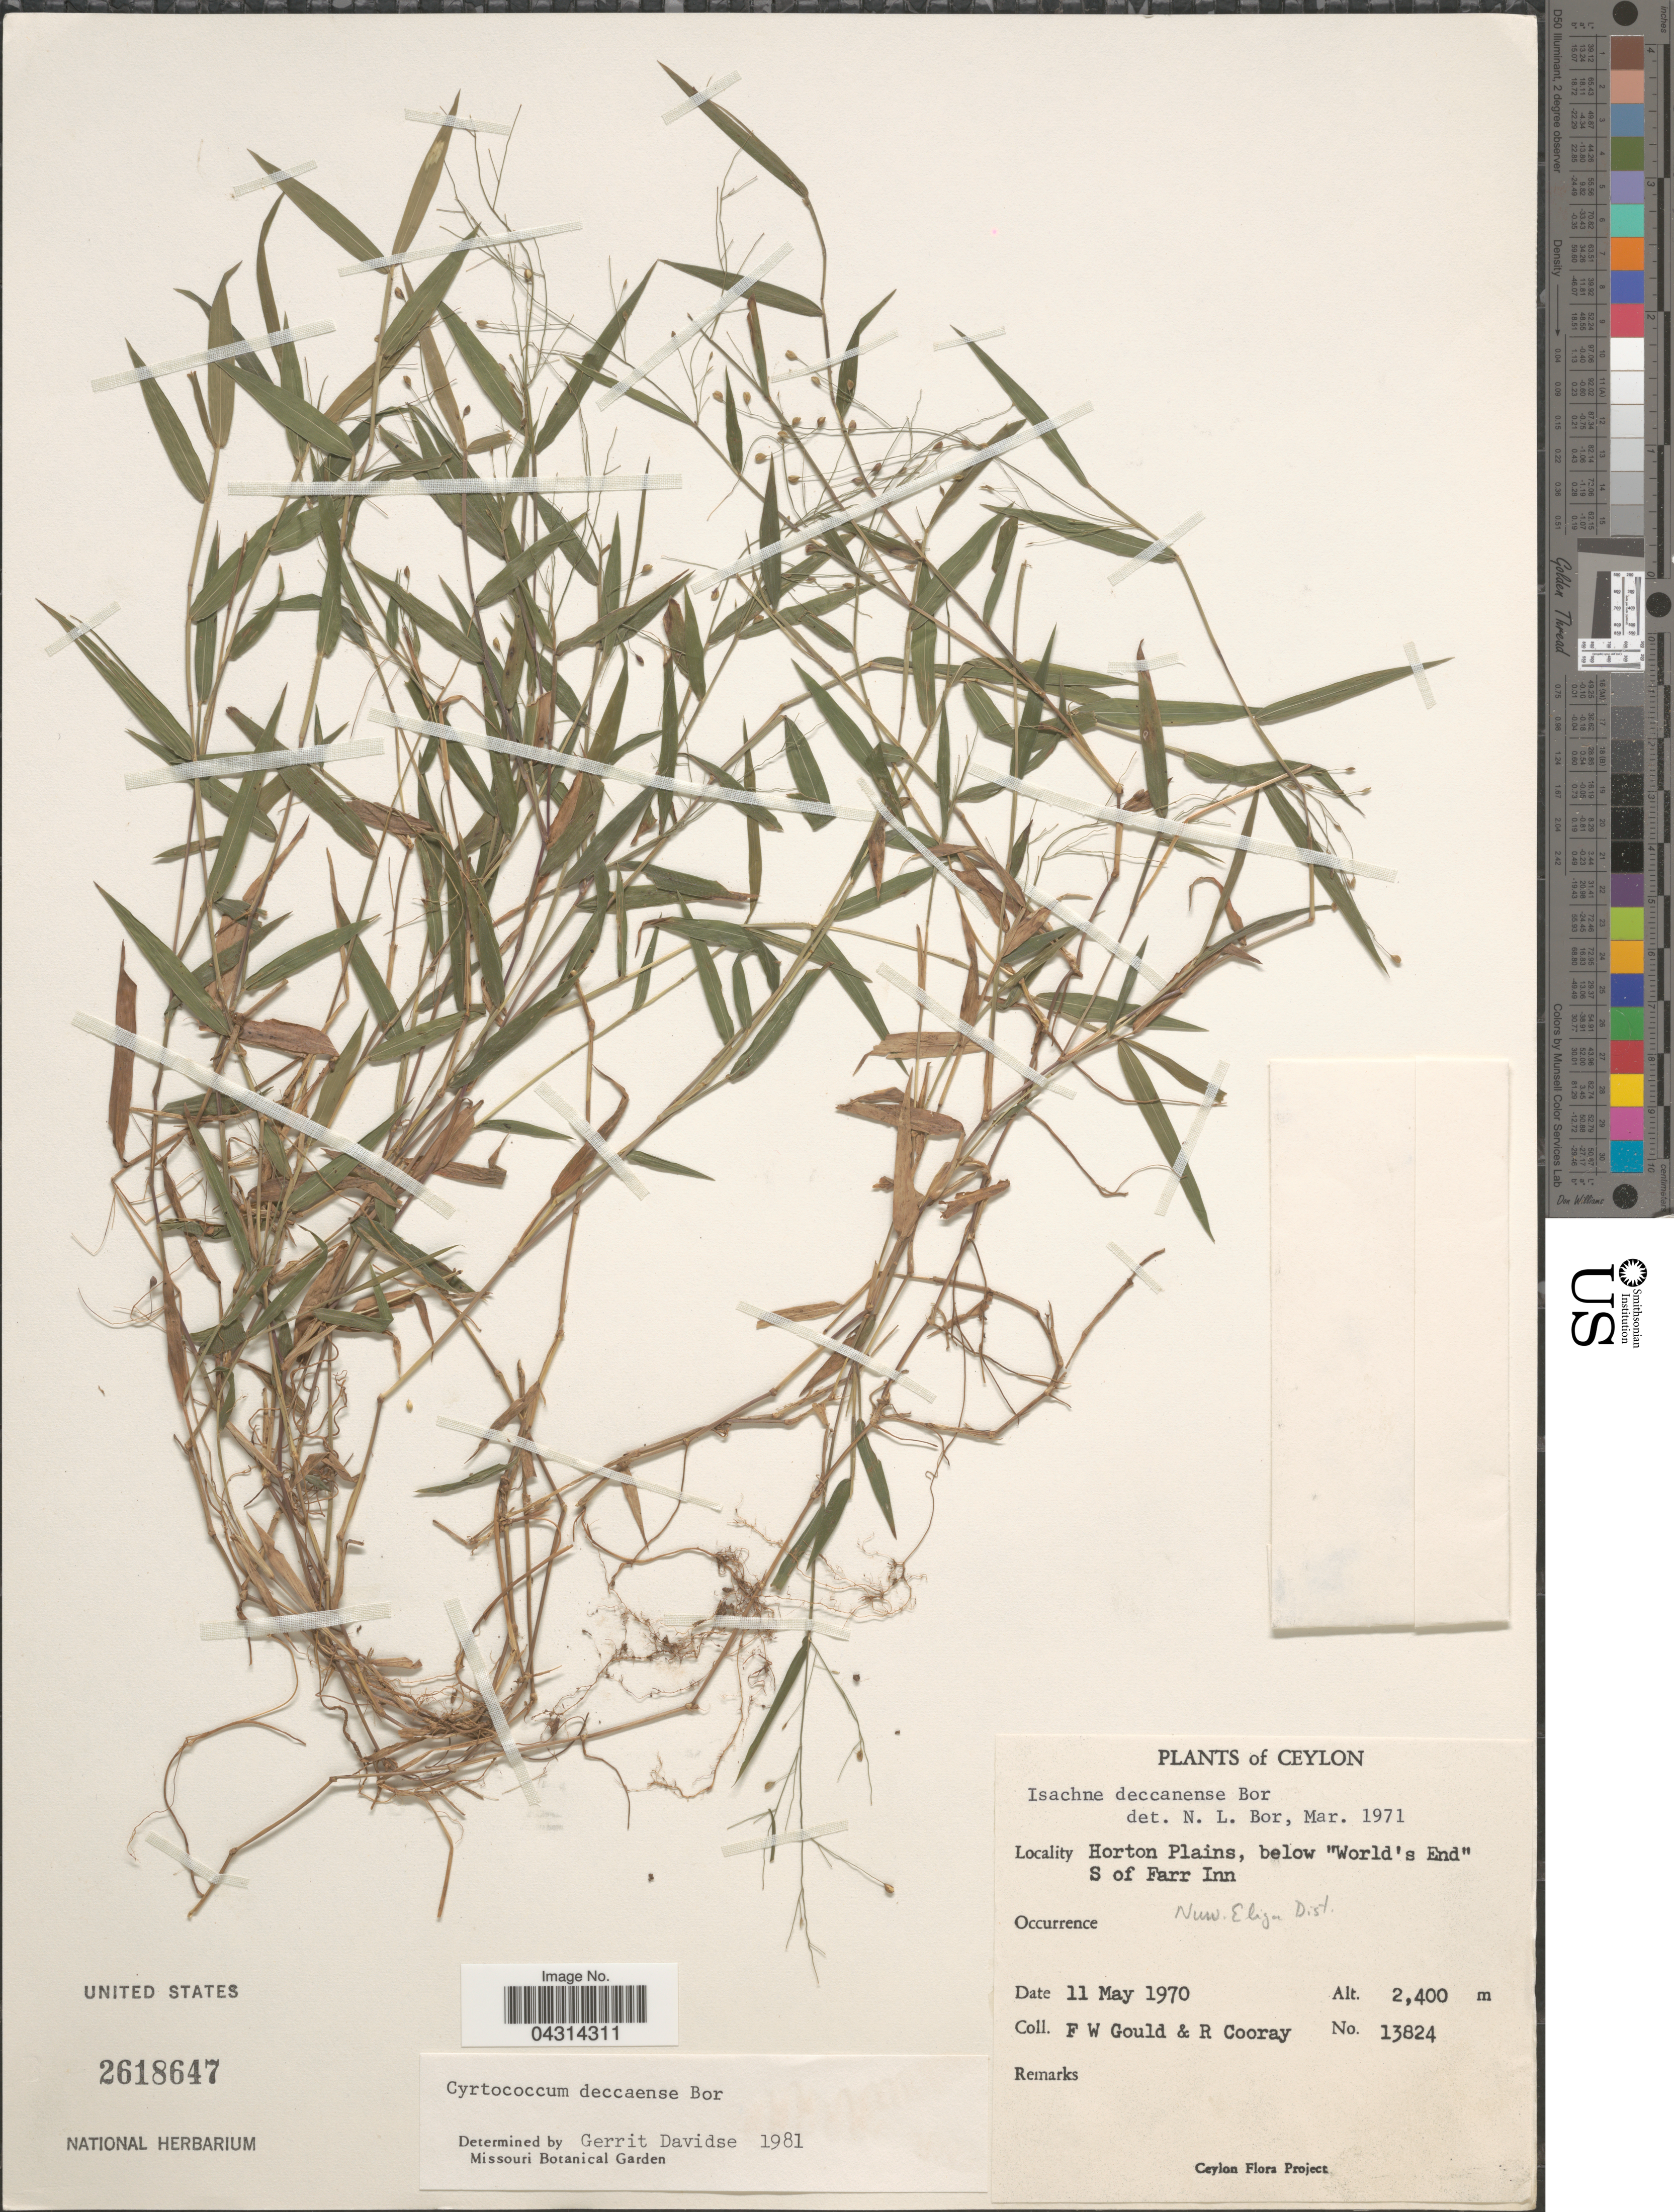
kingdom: Plantae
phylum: Tracheophyta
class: Liliopsida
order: Poales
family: Poaceae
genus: Cyrtococcum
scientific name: Cyrtococcum deccanense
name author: Bor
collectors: F. W. Gould & R. Cooray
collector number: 13824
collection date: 1970-05-11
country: Sri Lanka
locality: Ceylon. Horton Plains, below "World's End". S of Farr Inn. NW. Eliya Dist.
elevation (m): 2400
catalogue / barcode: US 2618647